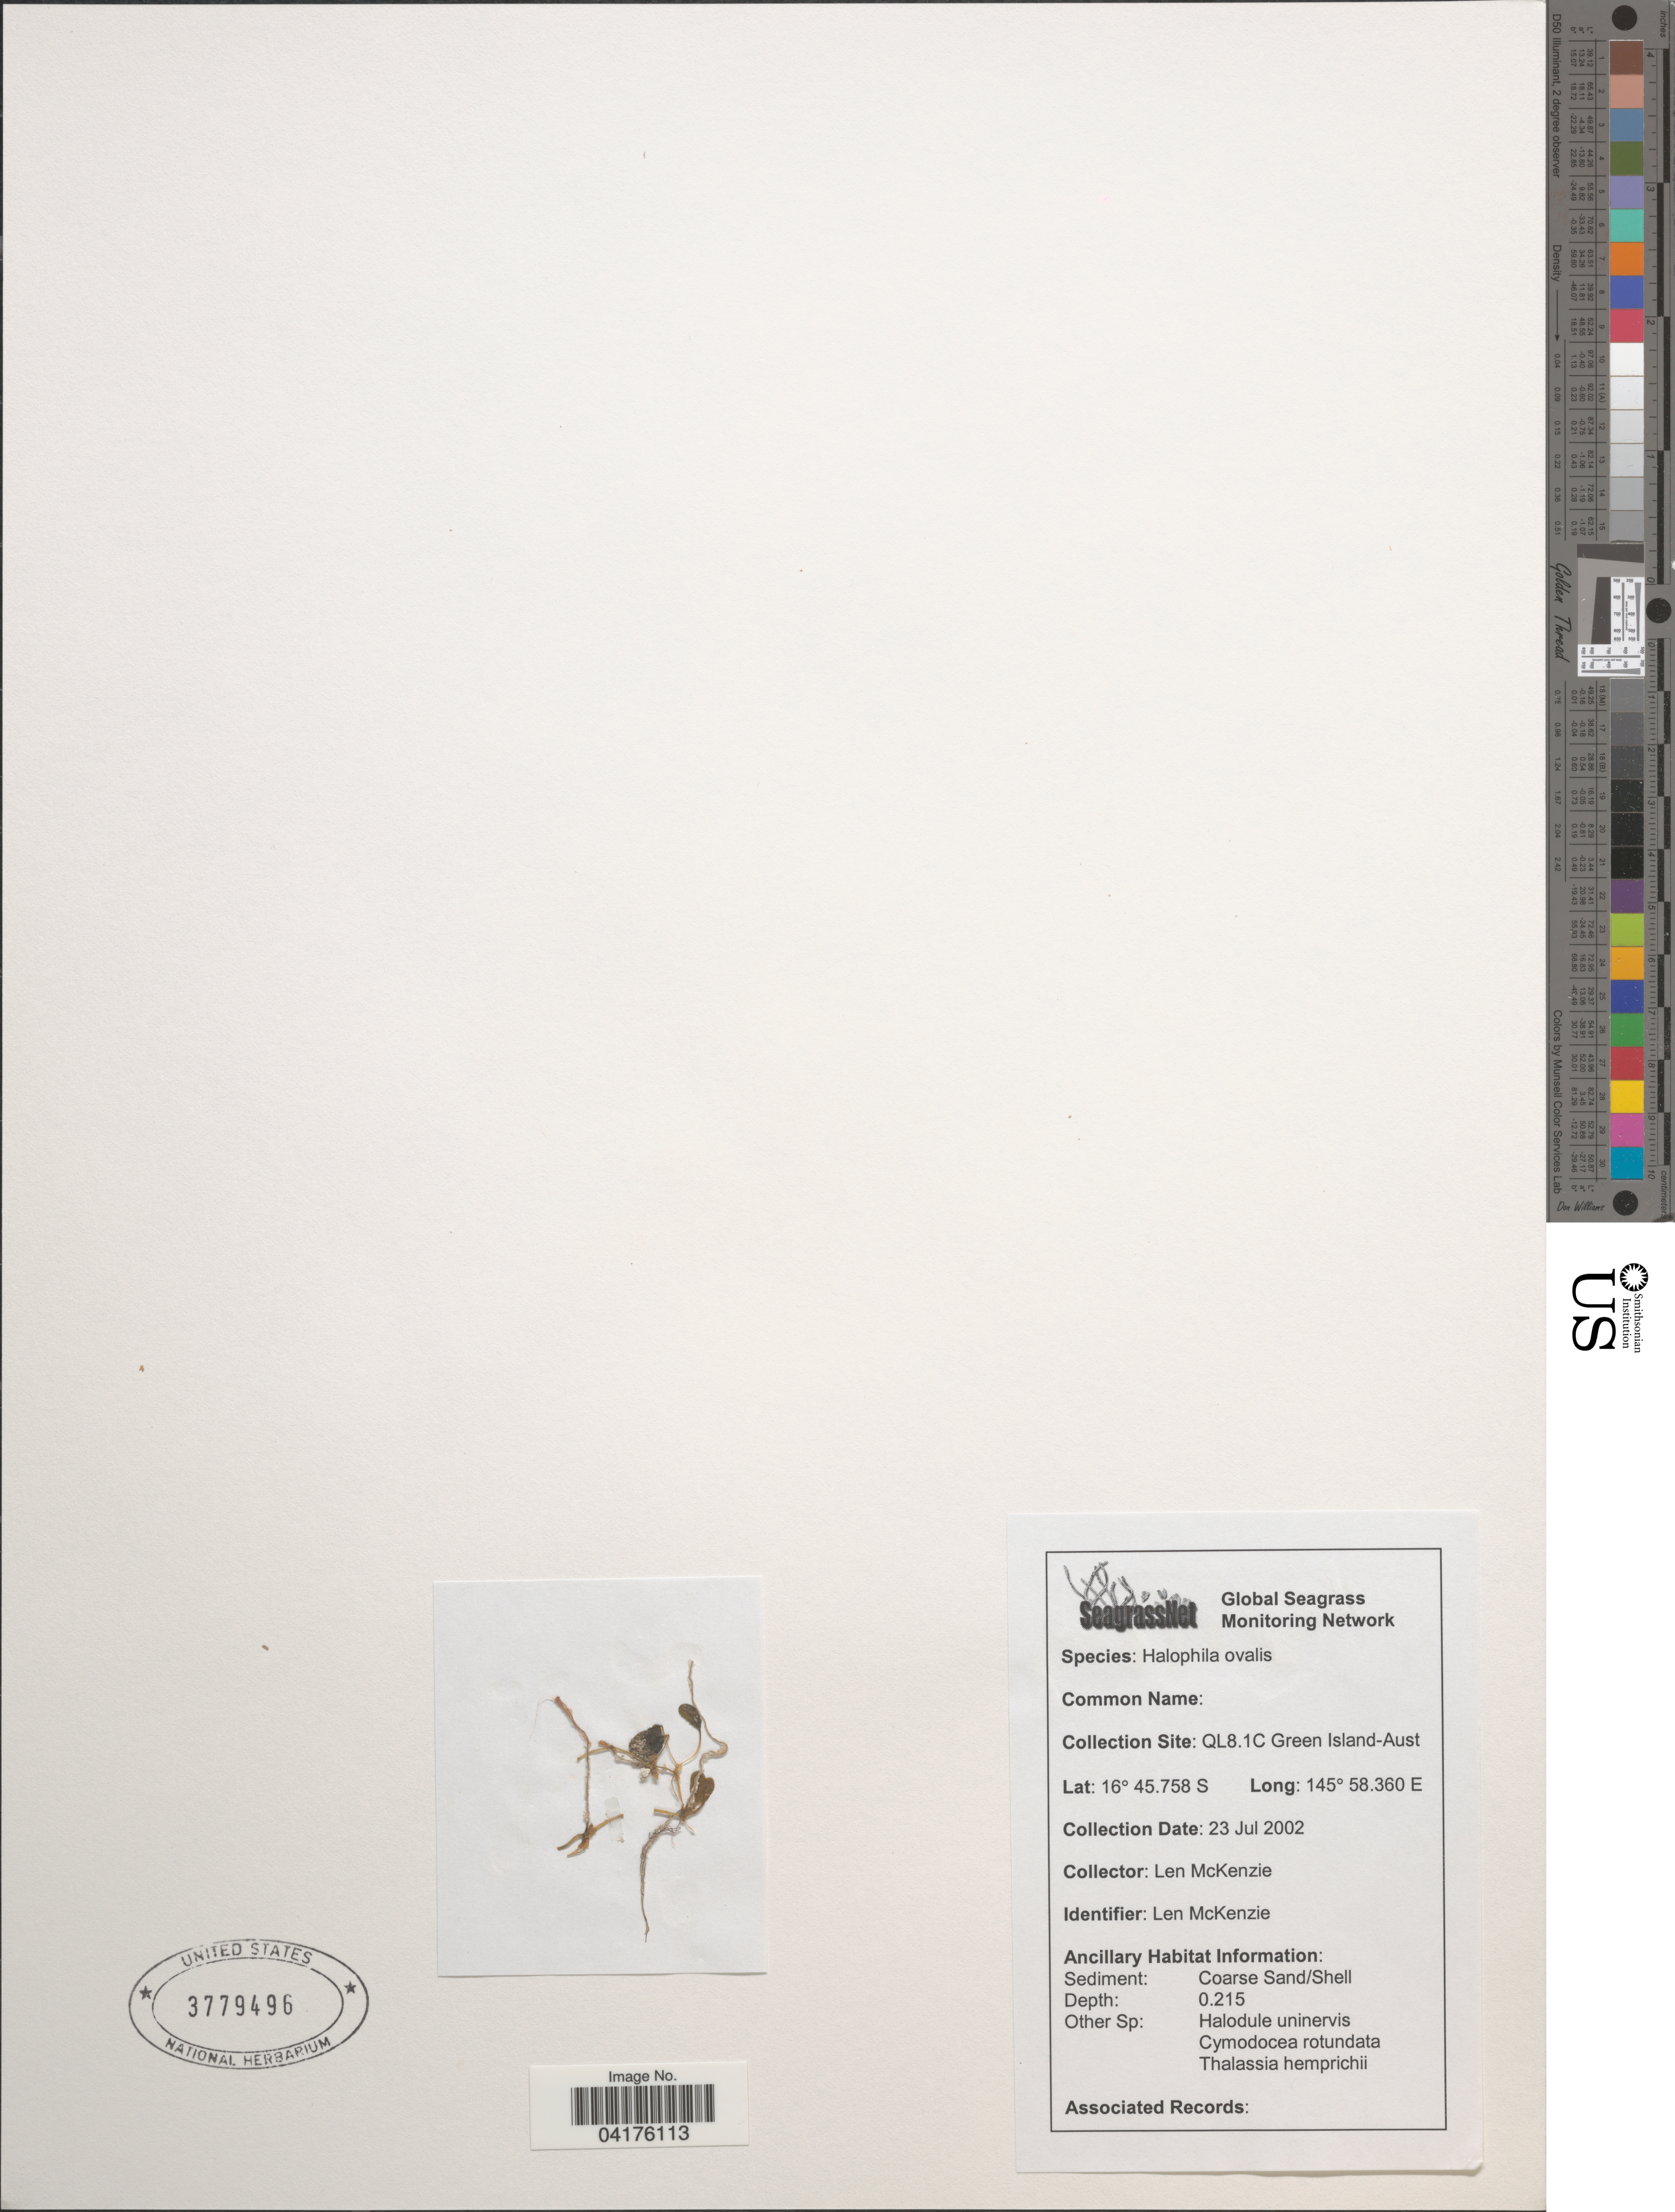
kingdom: Plantae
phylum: Tracheophyta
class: Liliopsida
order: Alismatales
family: Hydrocharitaceae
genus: Halophila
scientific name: Halophila ovalis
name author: (R. Br.) Hook. f.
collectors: L. McKenzie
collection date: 2002-07-23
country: Australia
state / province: Queensland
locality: QL8.1C Green Island-Aust.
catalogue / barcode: US 3779496